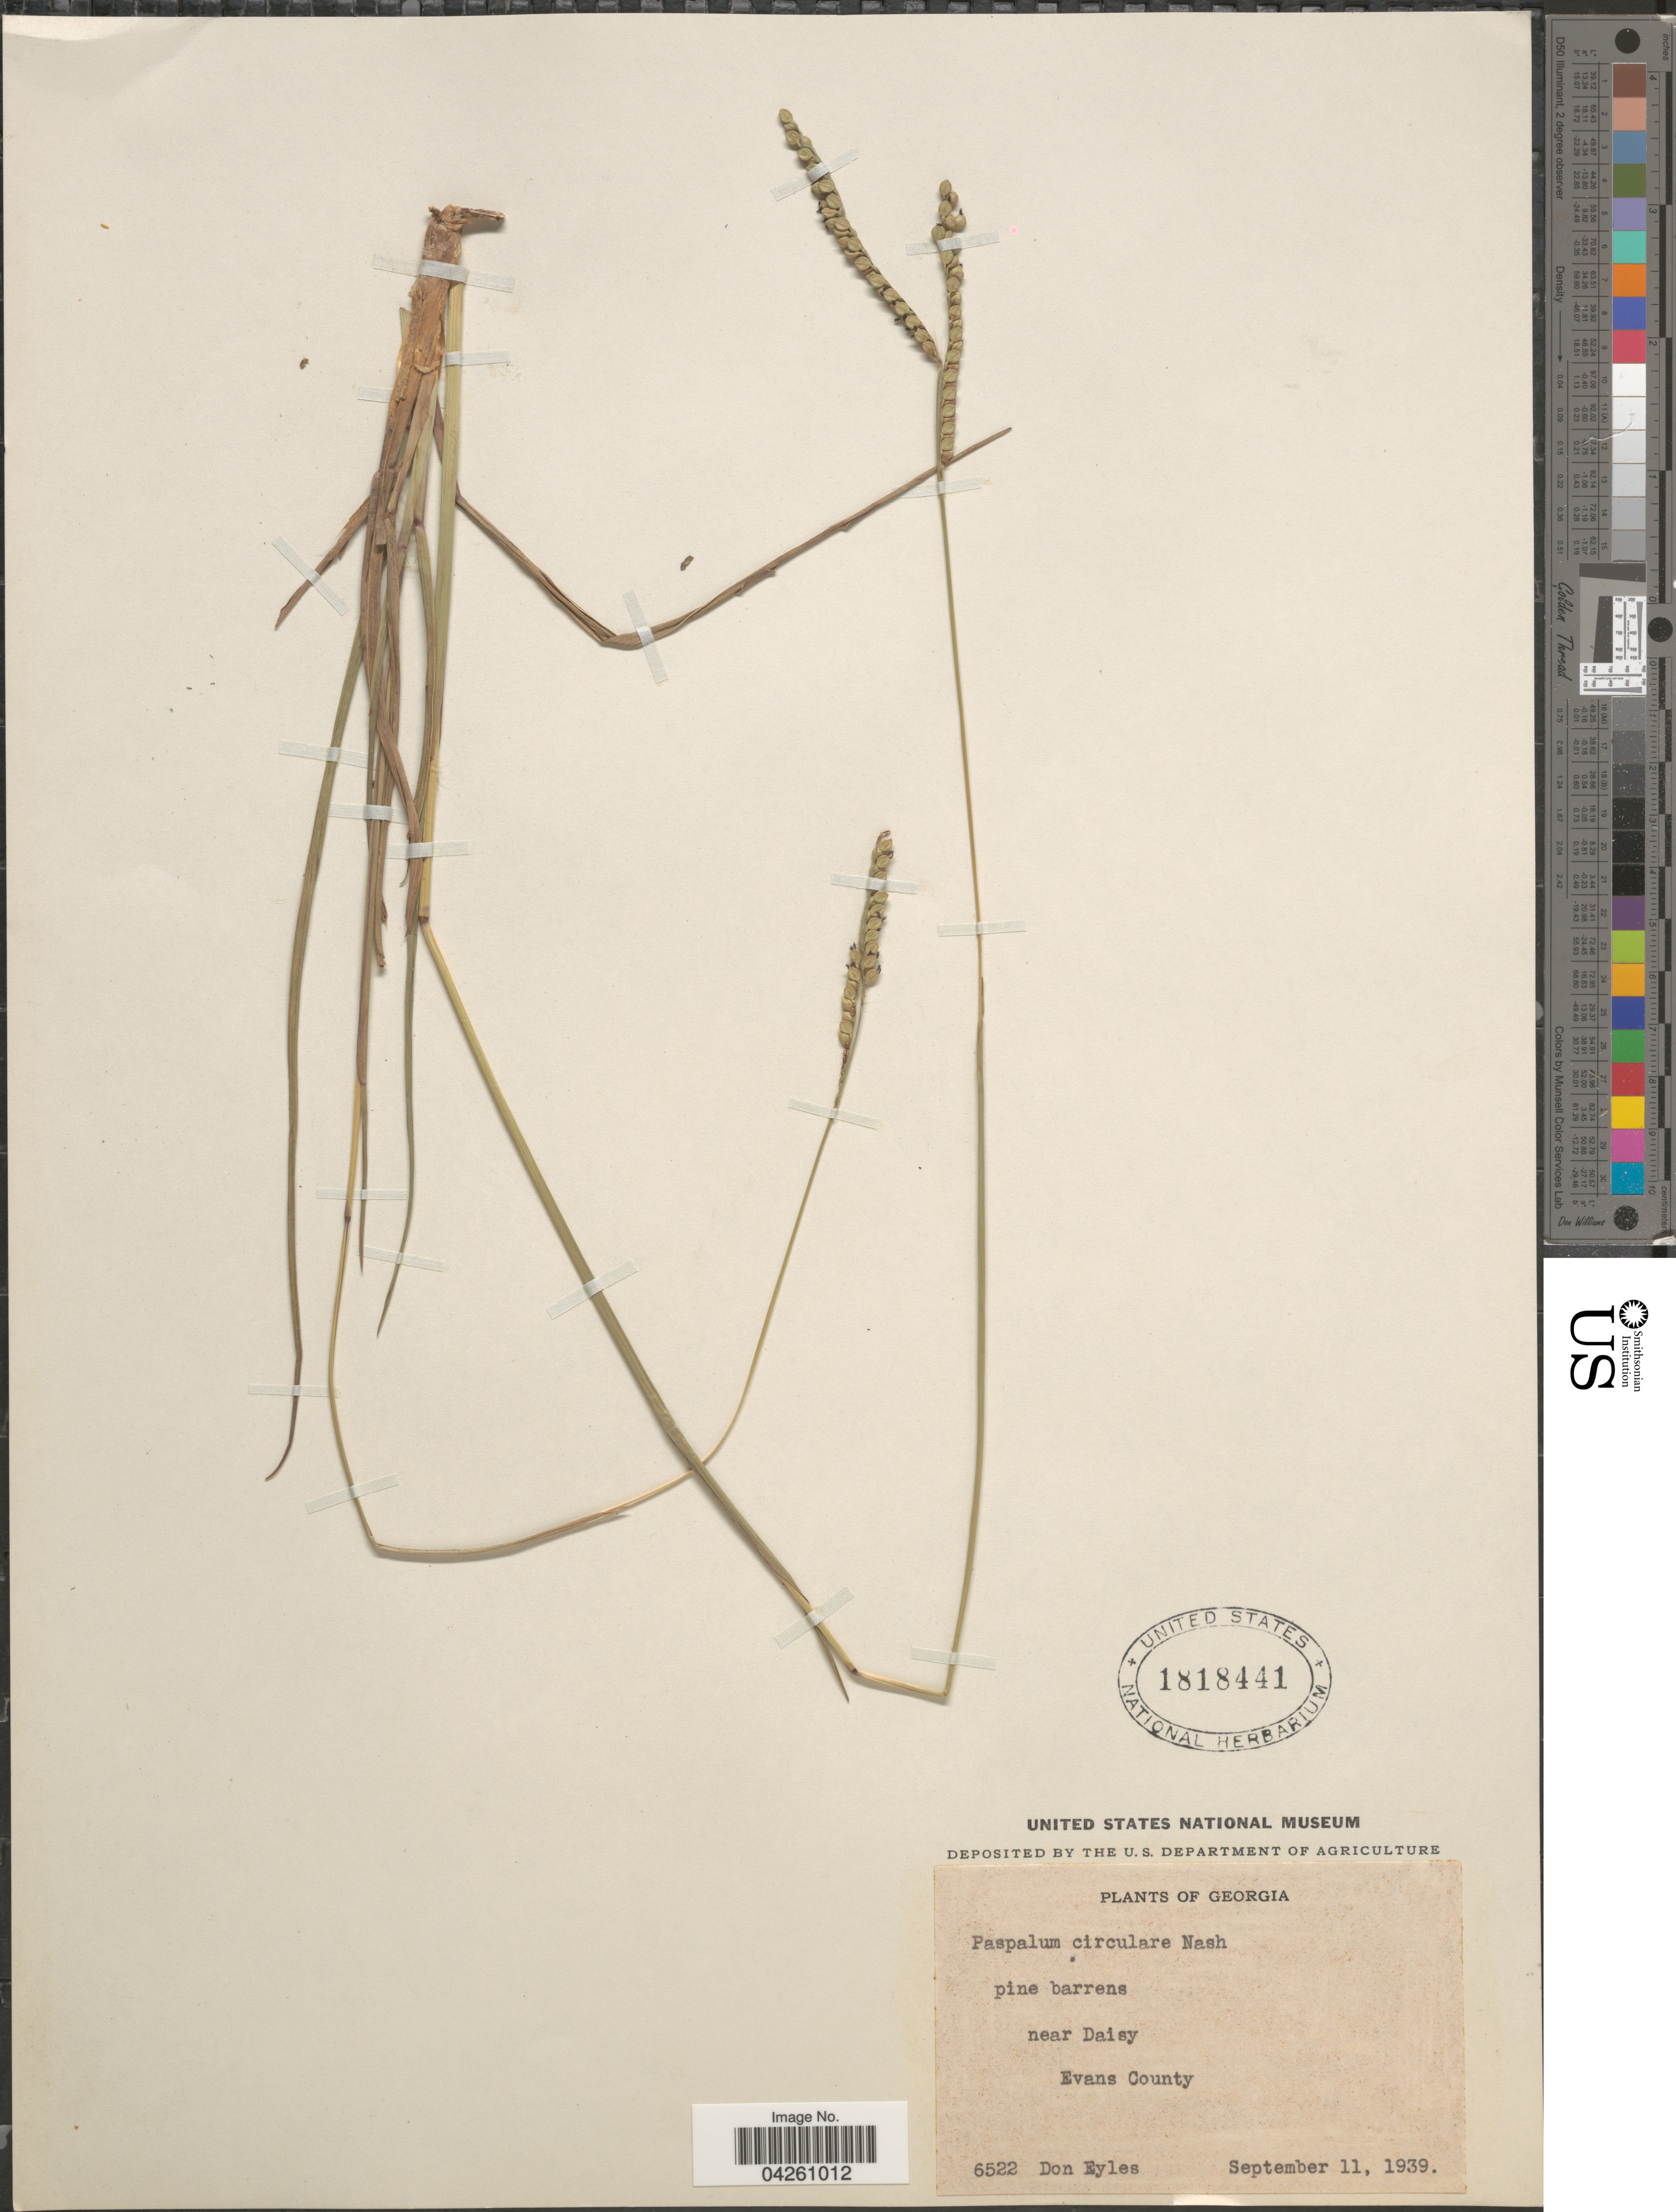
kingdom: Plantae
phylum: Tracheophyta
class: Liliopsida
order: Poales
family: Poaceae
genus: Paspalum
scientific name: Paspalum circulare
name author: Nash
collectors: D. Eyles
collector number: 6522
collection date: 1939-09-11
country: United States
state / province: Georgia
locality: Near Daisy. Evans County.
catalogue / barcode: US 1818441